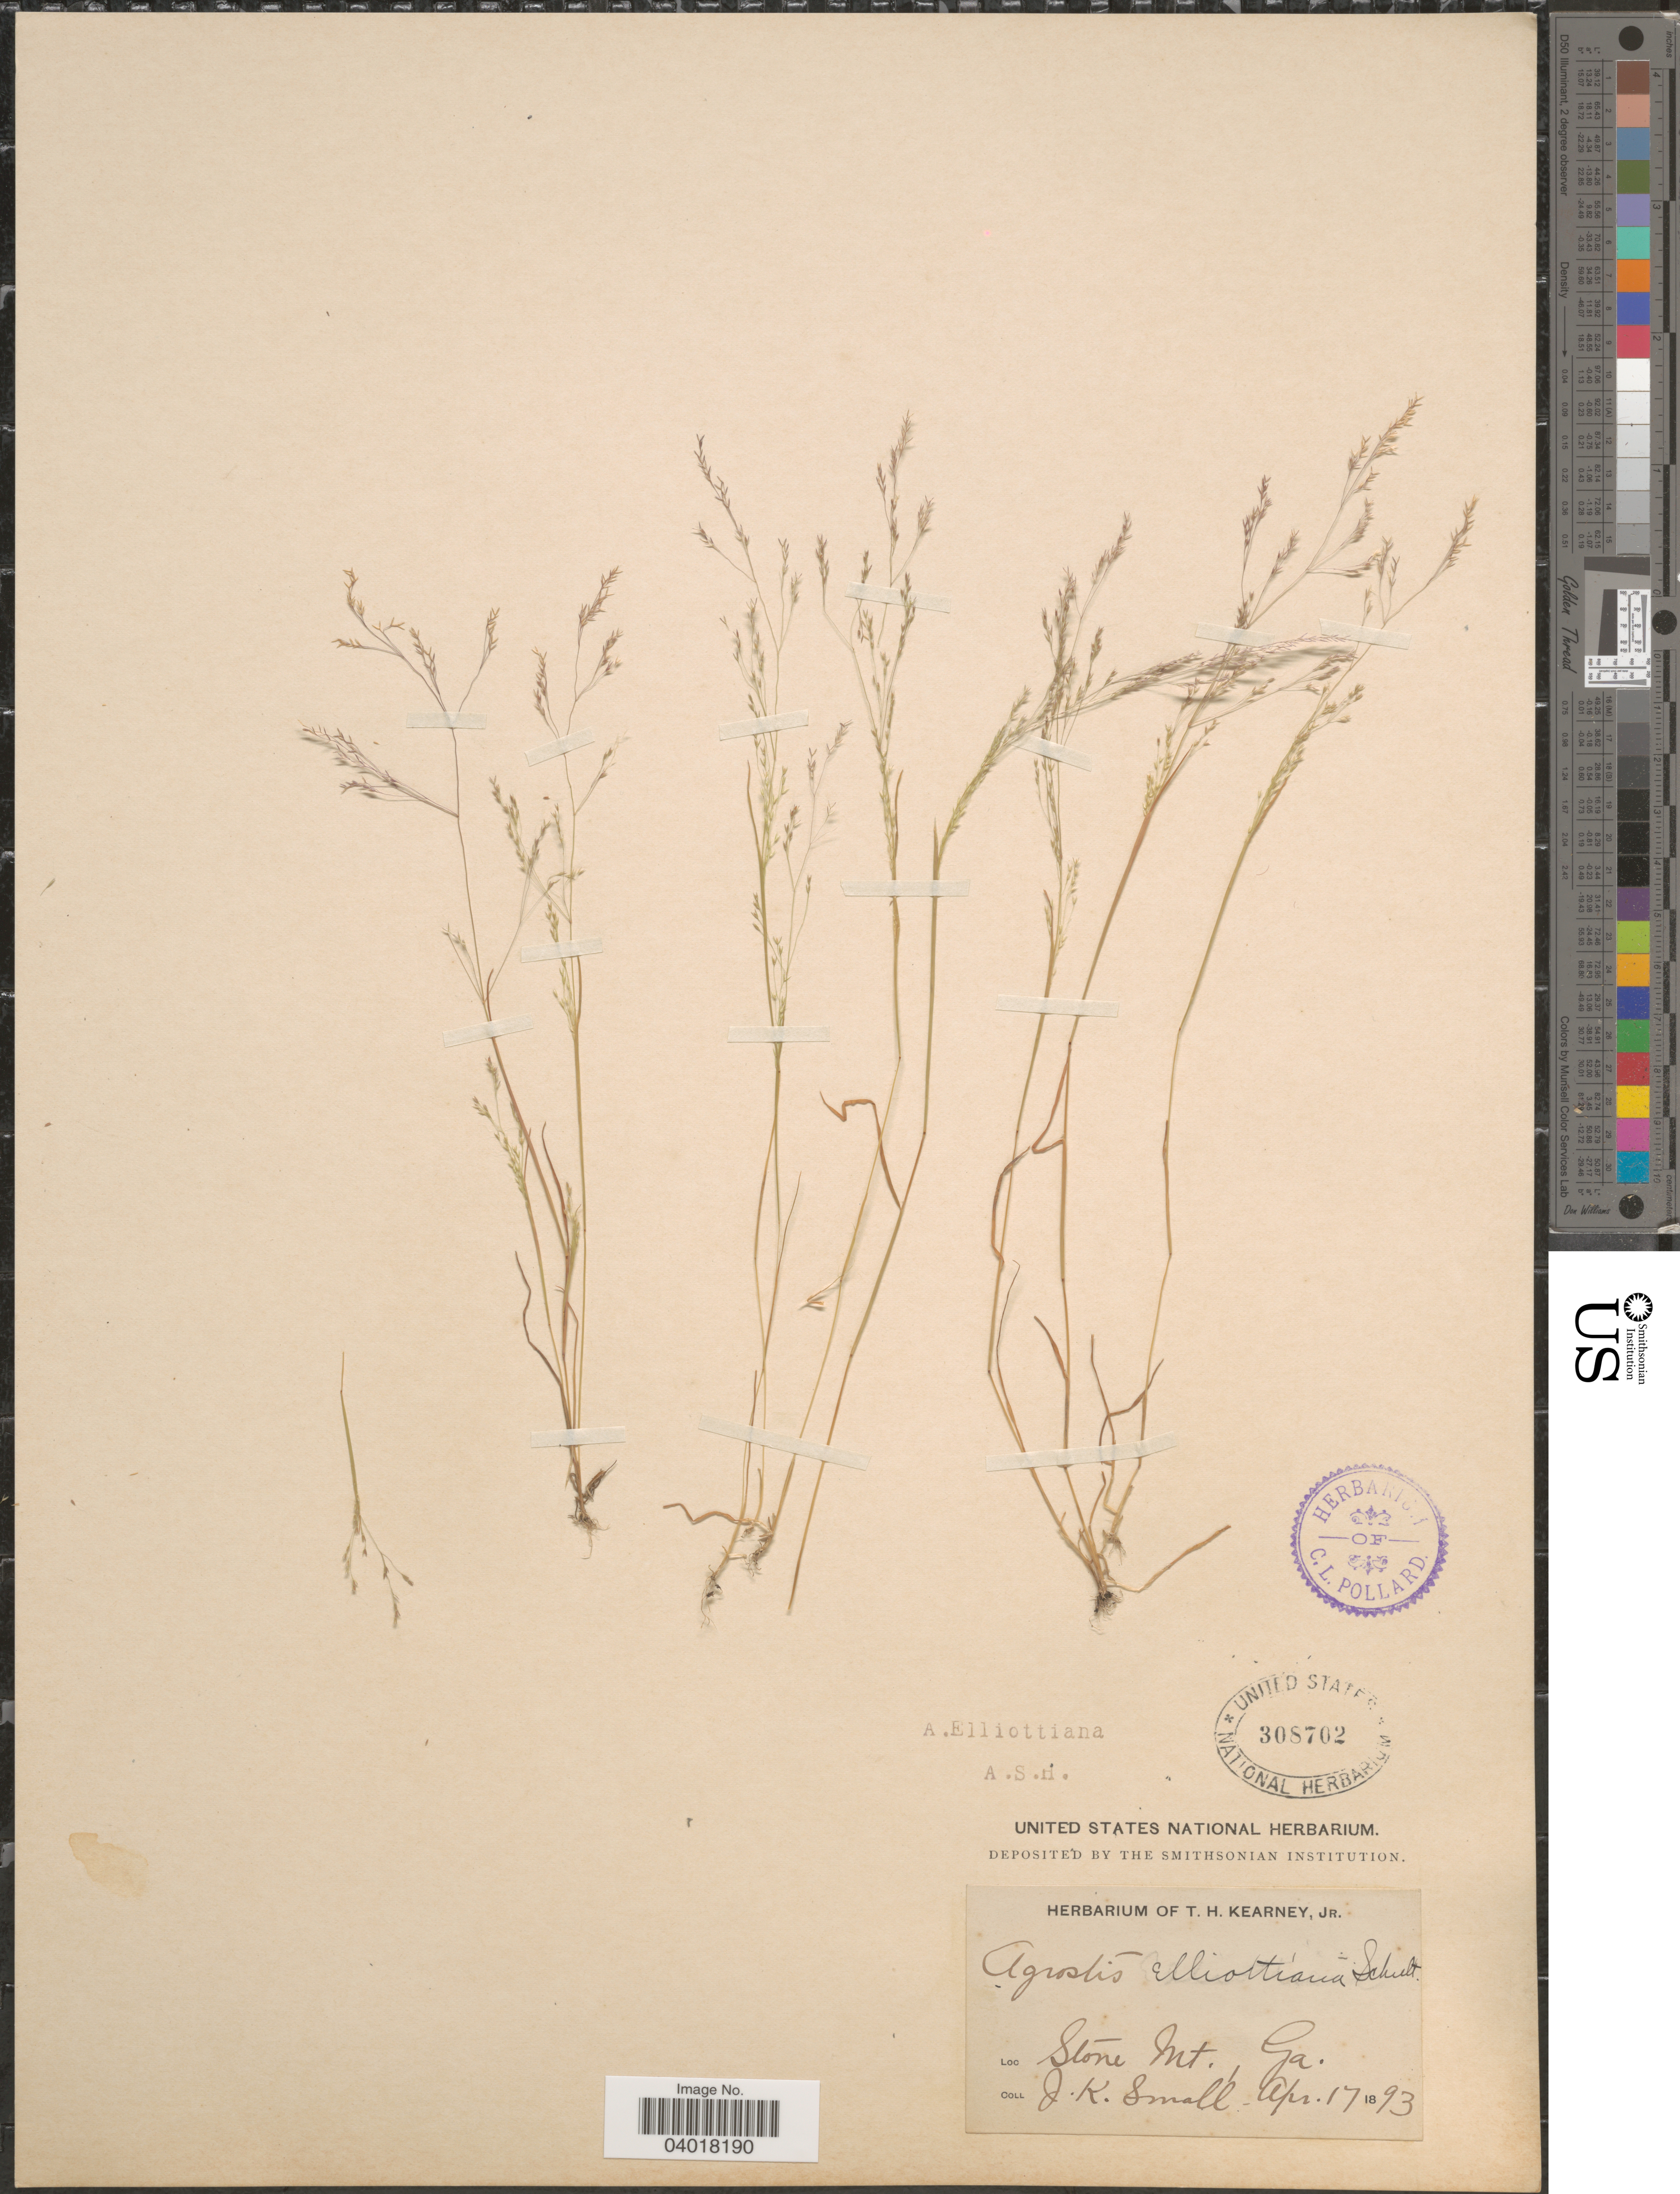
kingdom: Plantae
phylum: Tracheophyta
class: Liliopsida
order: Poales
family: Poaceae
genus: Agrostis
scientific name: Agrostis elliottiana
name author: Schult.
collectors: J. K. Small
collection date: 1893-04-17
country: United States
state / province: Georgia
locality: Stone Mt.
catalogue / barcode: US 308702